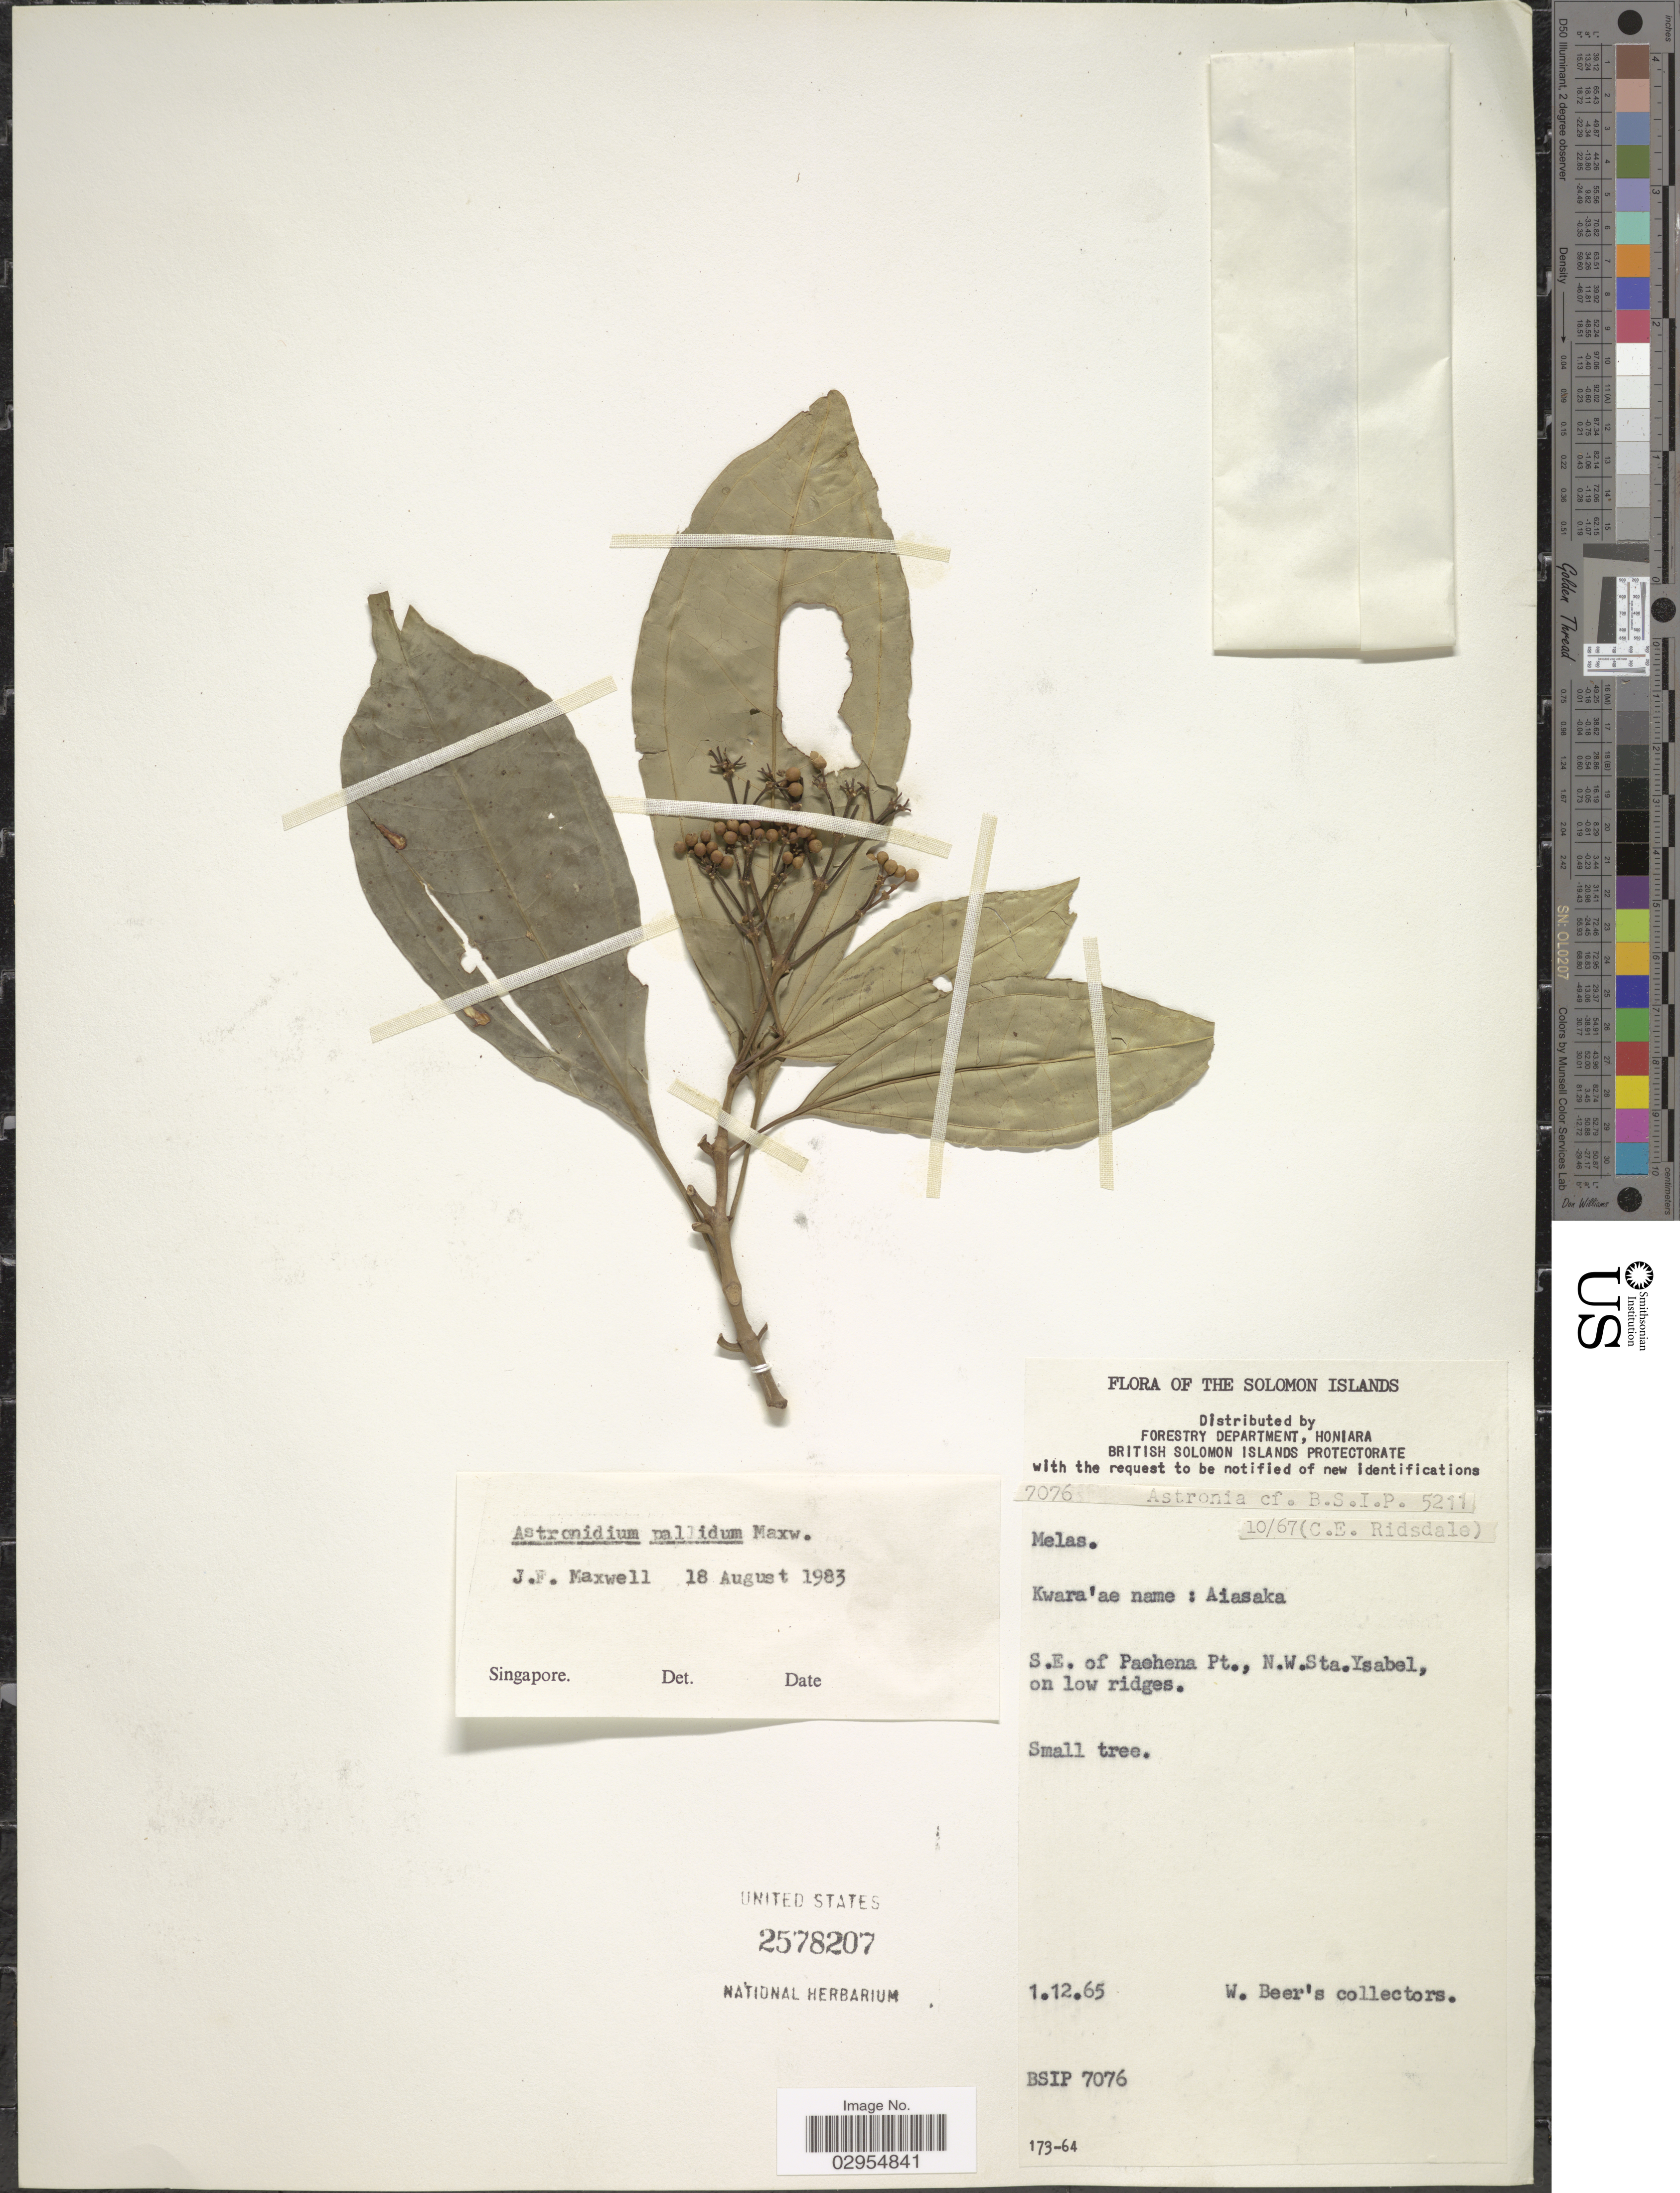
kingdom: Plantae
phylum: Tracheophyta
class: Magnoliopsida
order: Myrtales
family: Melastomataceae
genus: Astronidium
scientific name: Astronidium pallidum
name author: J.F. Maxwell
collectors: W. Beer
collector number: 7076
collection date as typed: Transcribed d/m/y: 1/12/65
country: Solomon Islands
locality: S.E. of Paehena Pt., N.W. Sta. Ysabel, on low ridges.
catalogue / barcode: US 2578207